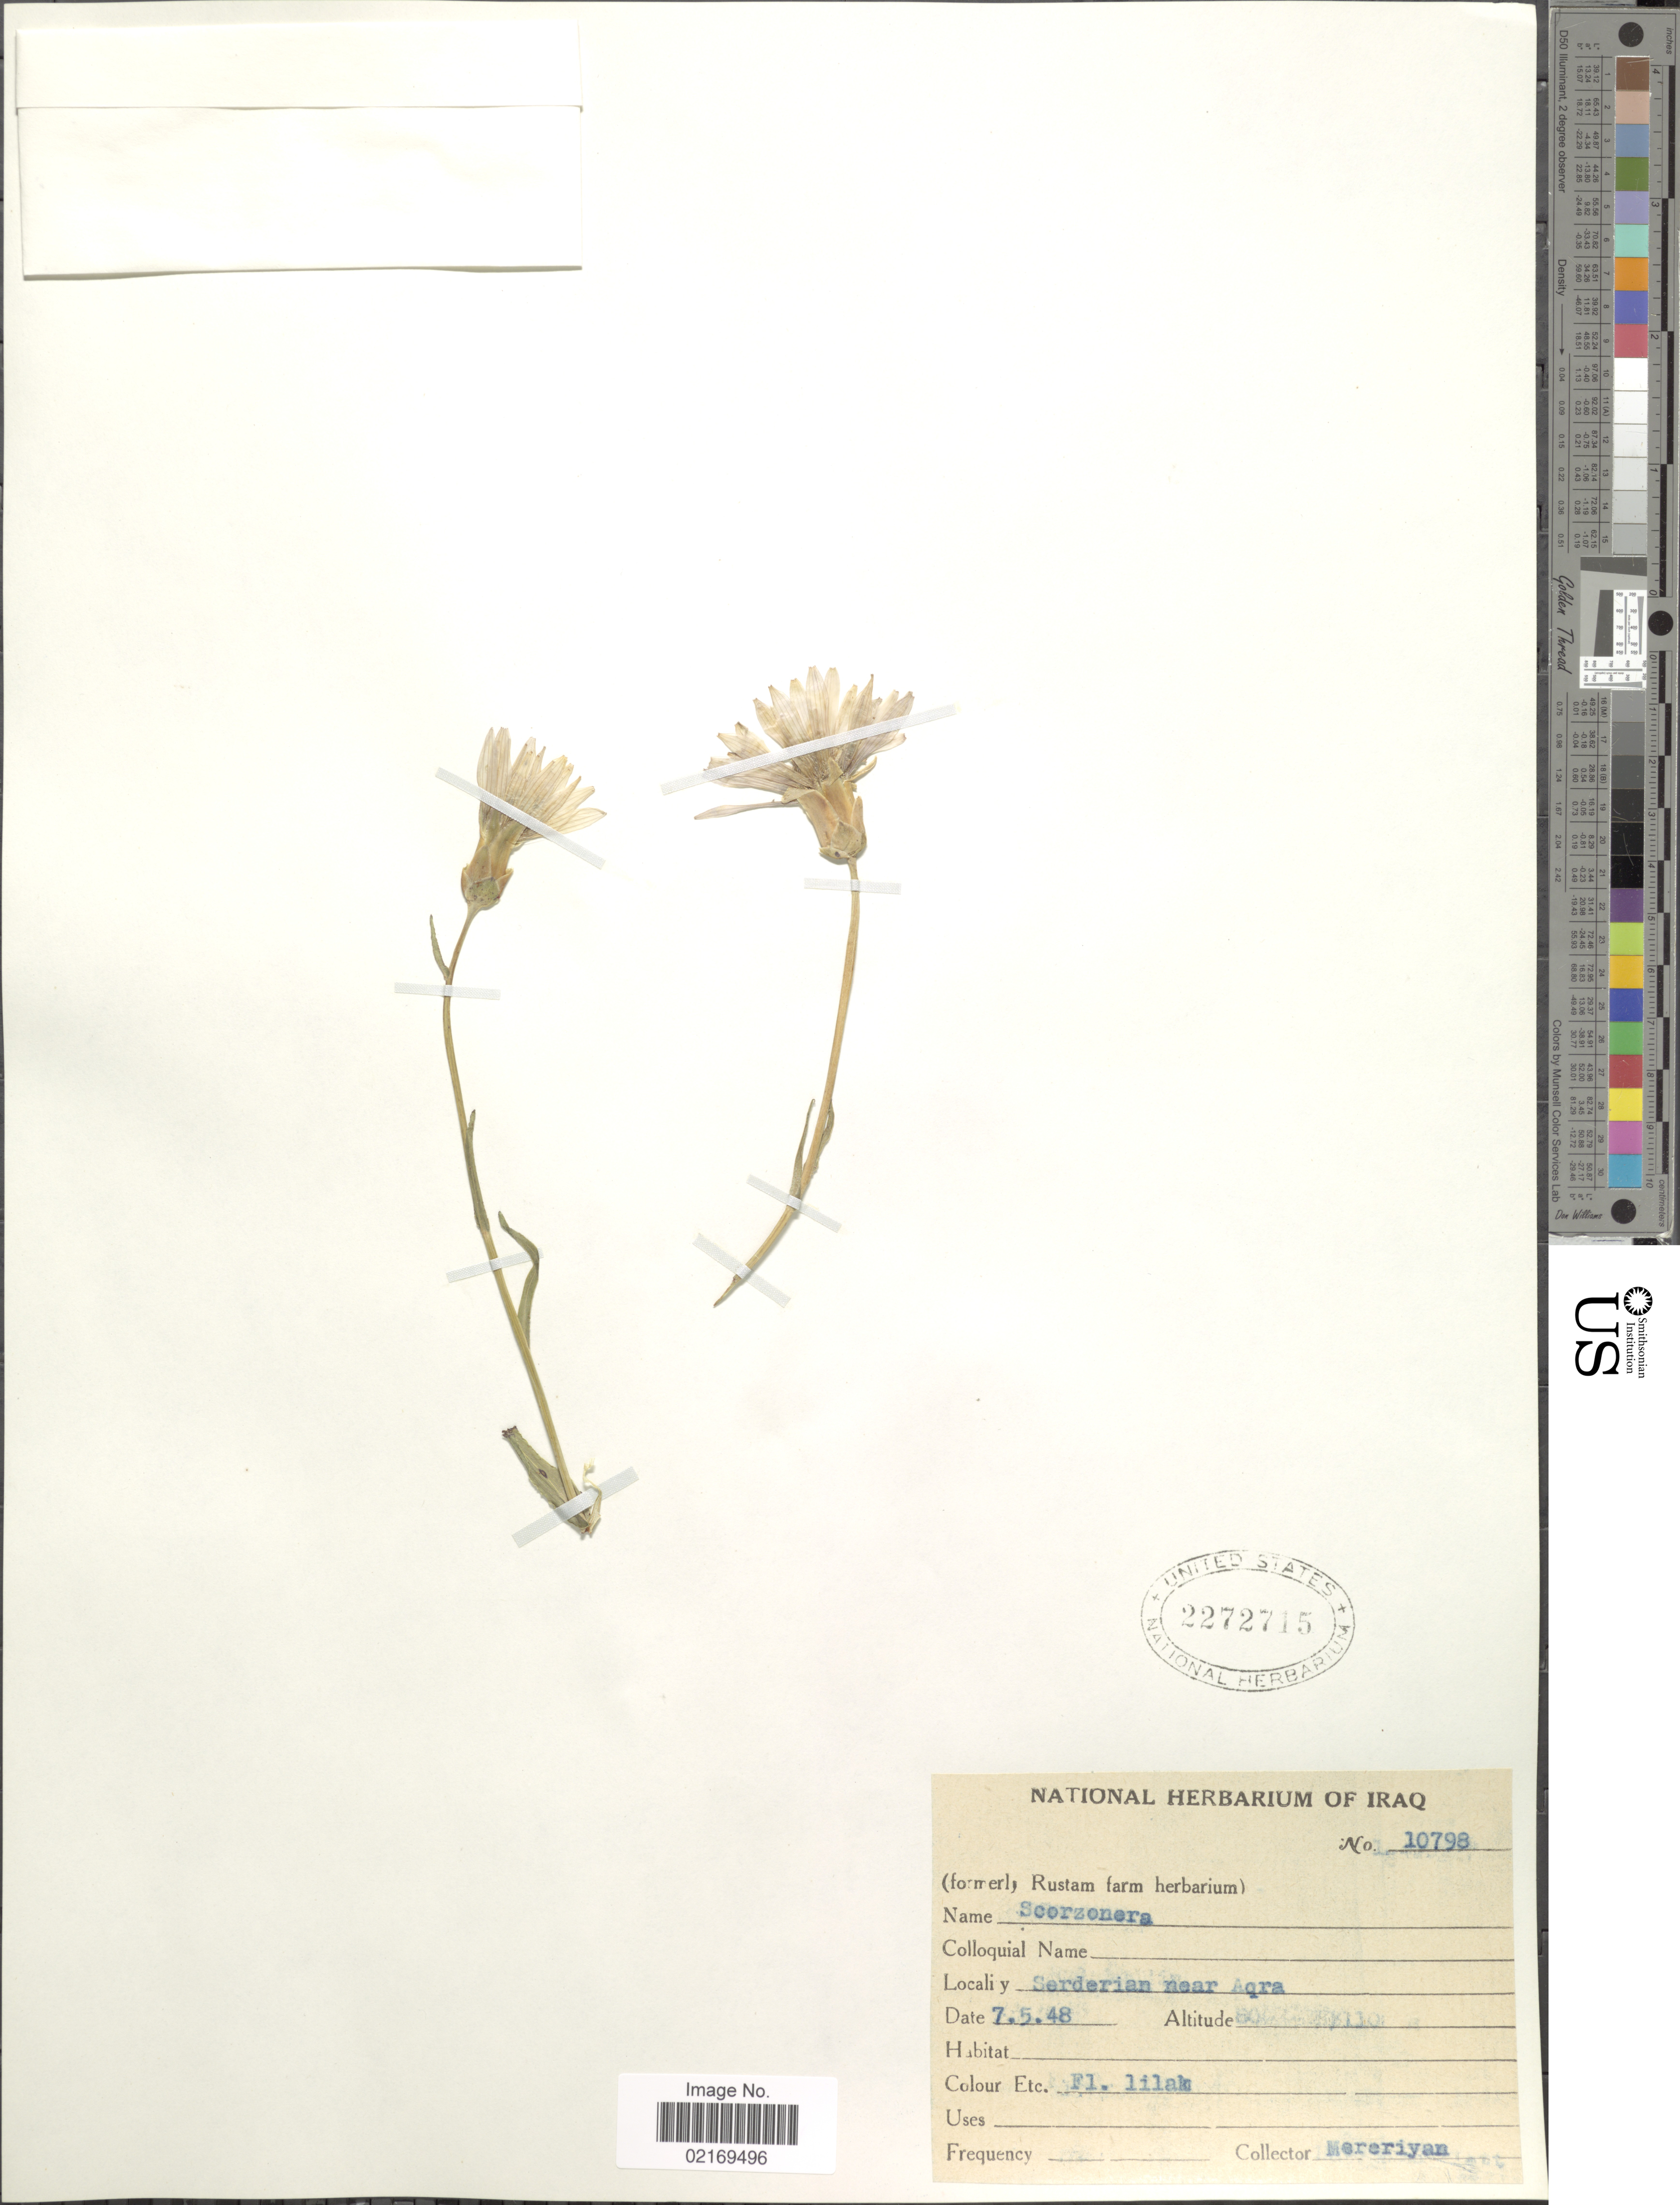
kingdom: Plantae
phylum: Tracheophyta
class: Magnoliopsida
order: Asterales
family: Asteraceae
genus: Scorzonera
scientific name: Scorzonera sp.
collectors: Mereriyan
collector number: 10798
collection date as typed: Transcribed d/m/y: 7/5/48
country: Iraq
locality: Serderian near Aqra.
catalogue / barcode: US 2272715